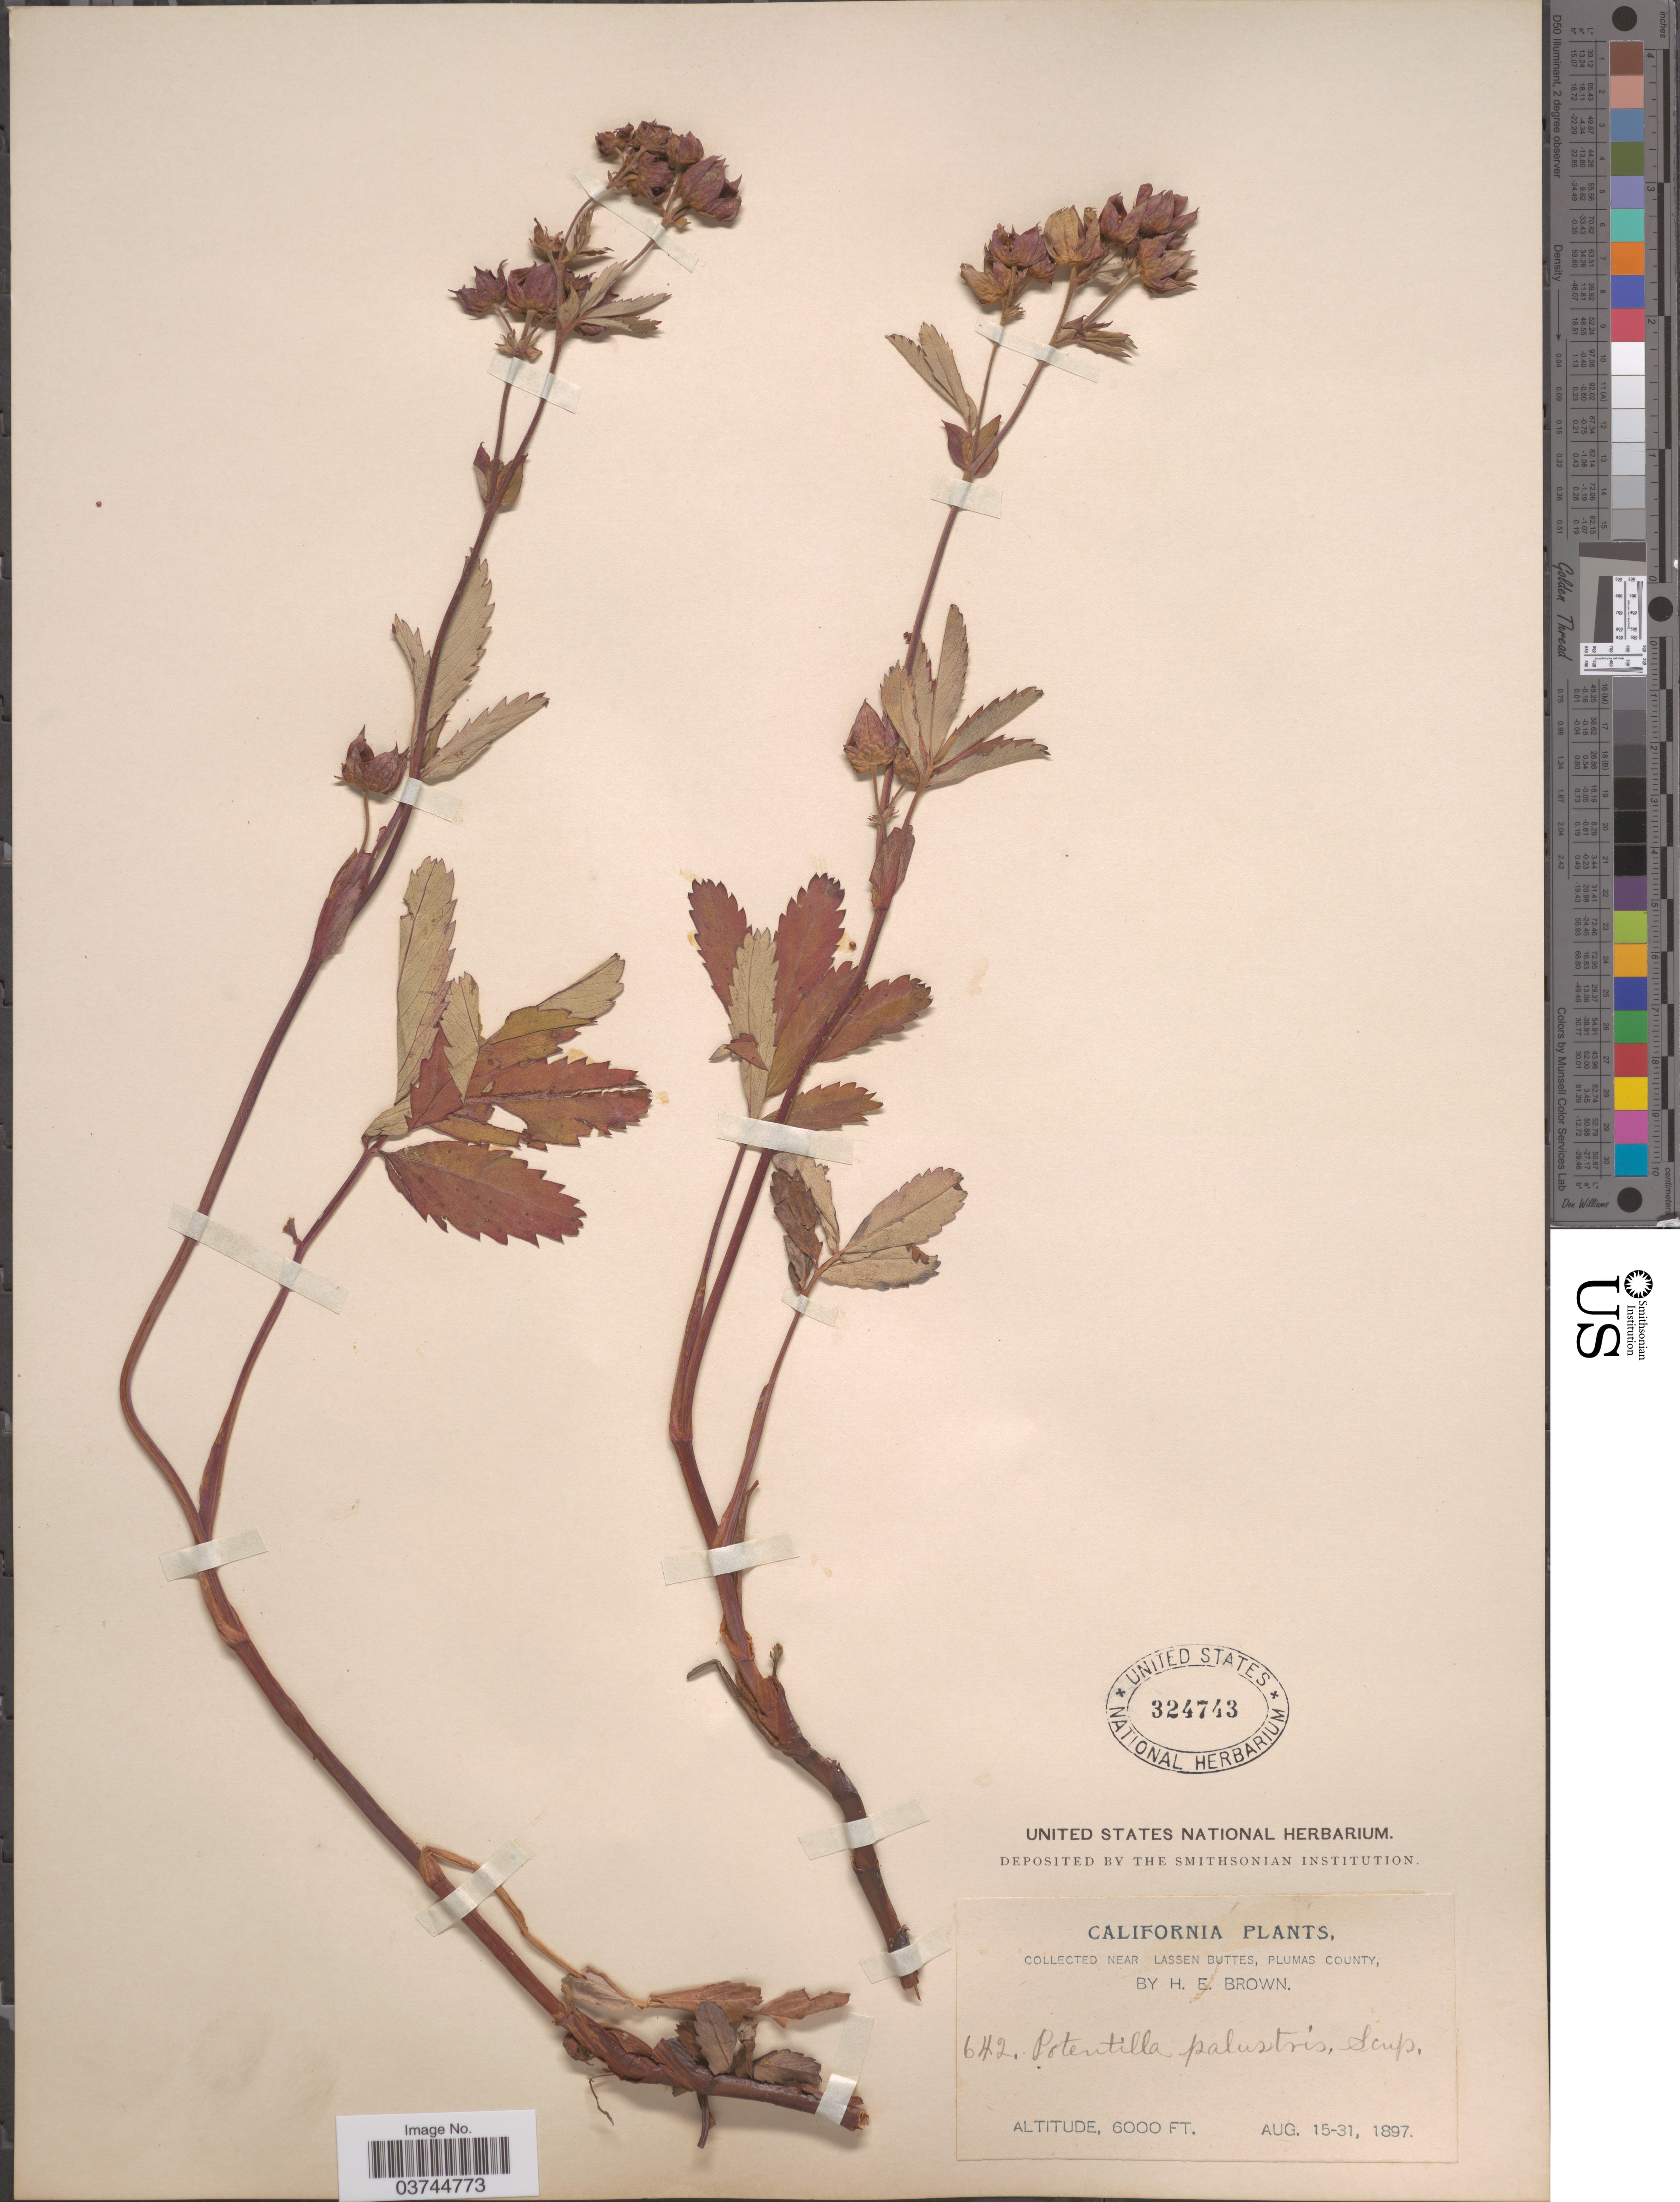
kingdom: Plantae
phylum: Tracheophyta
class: Magnoliopsida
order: Rosales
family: Rosaceae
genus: Comarum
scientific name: Comarum palustre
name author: L.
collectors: H. E. Brown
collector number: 642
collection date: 1897-08-15/1897-08-31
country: United States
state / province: California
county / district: Plumas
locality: Near Lassen Buttes, Plumas County.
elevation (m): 1829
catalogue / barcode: US 324743